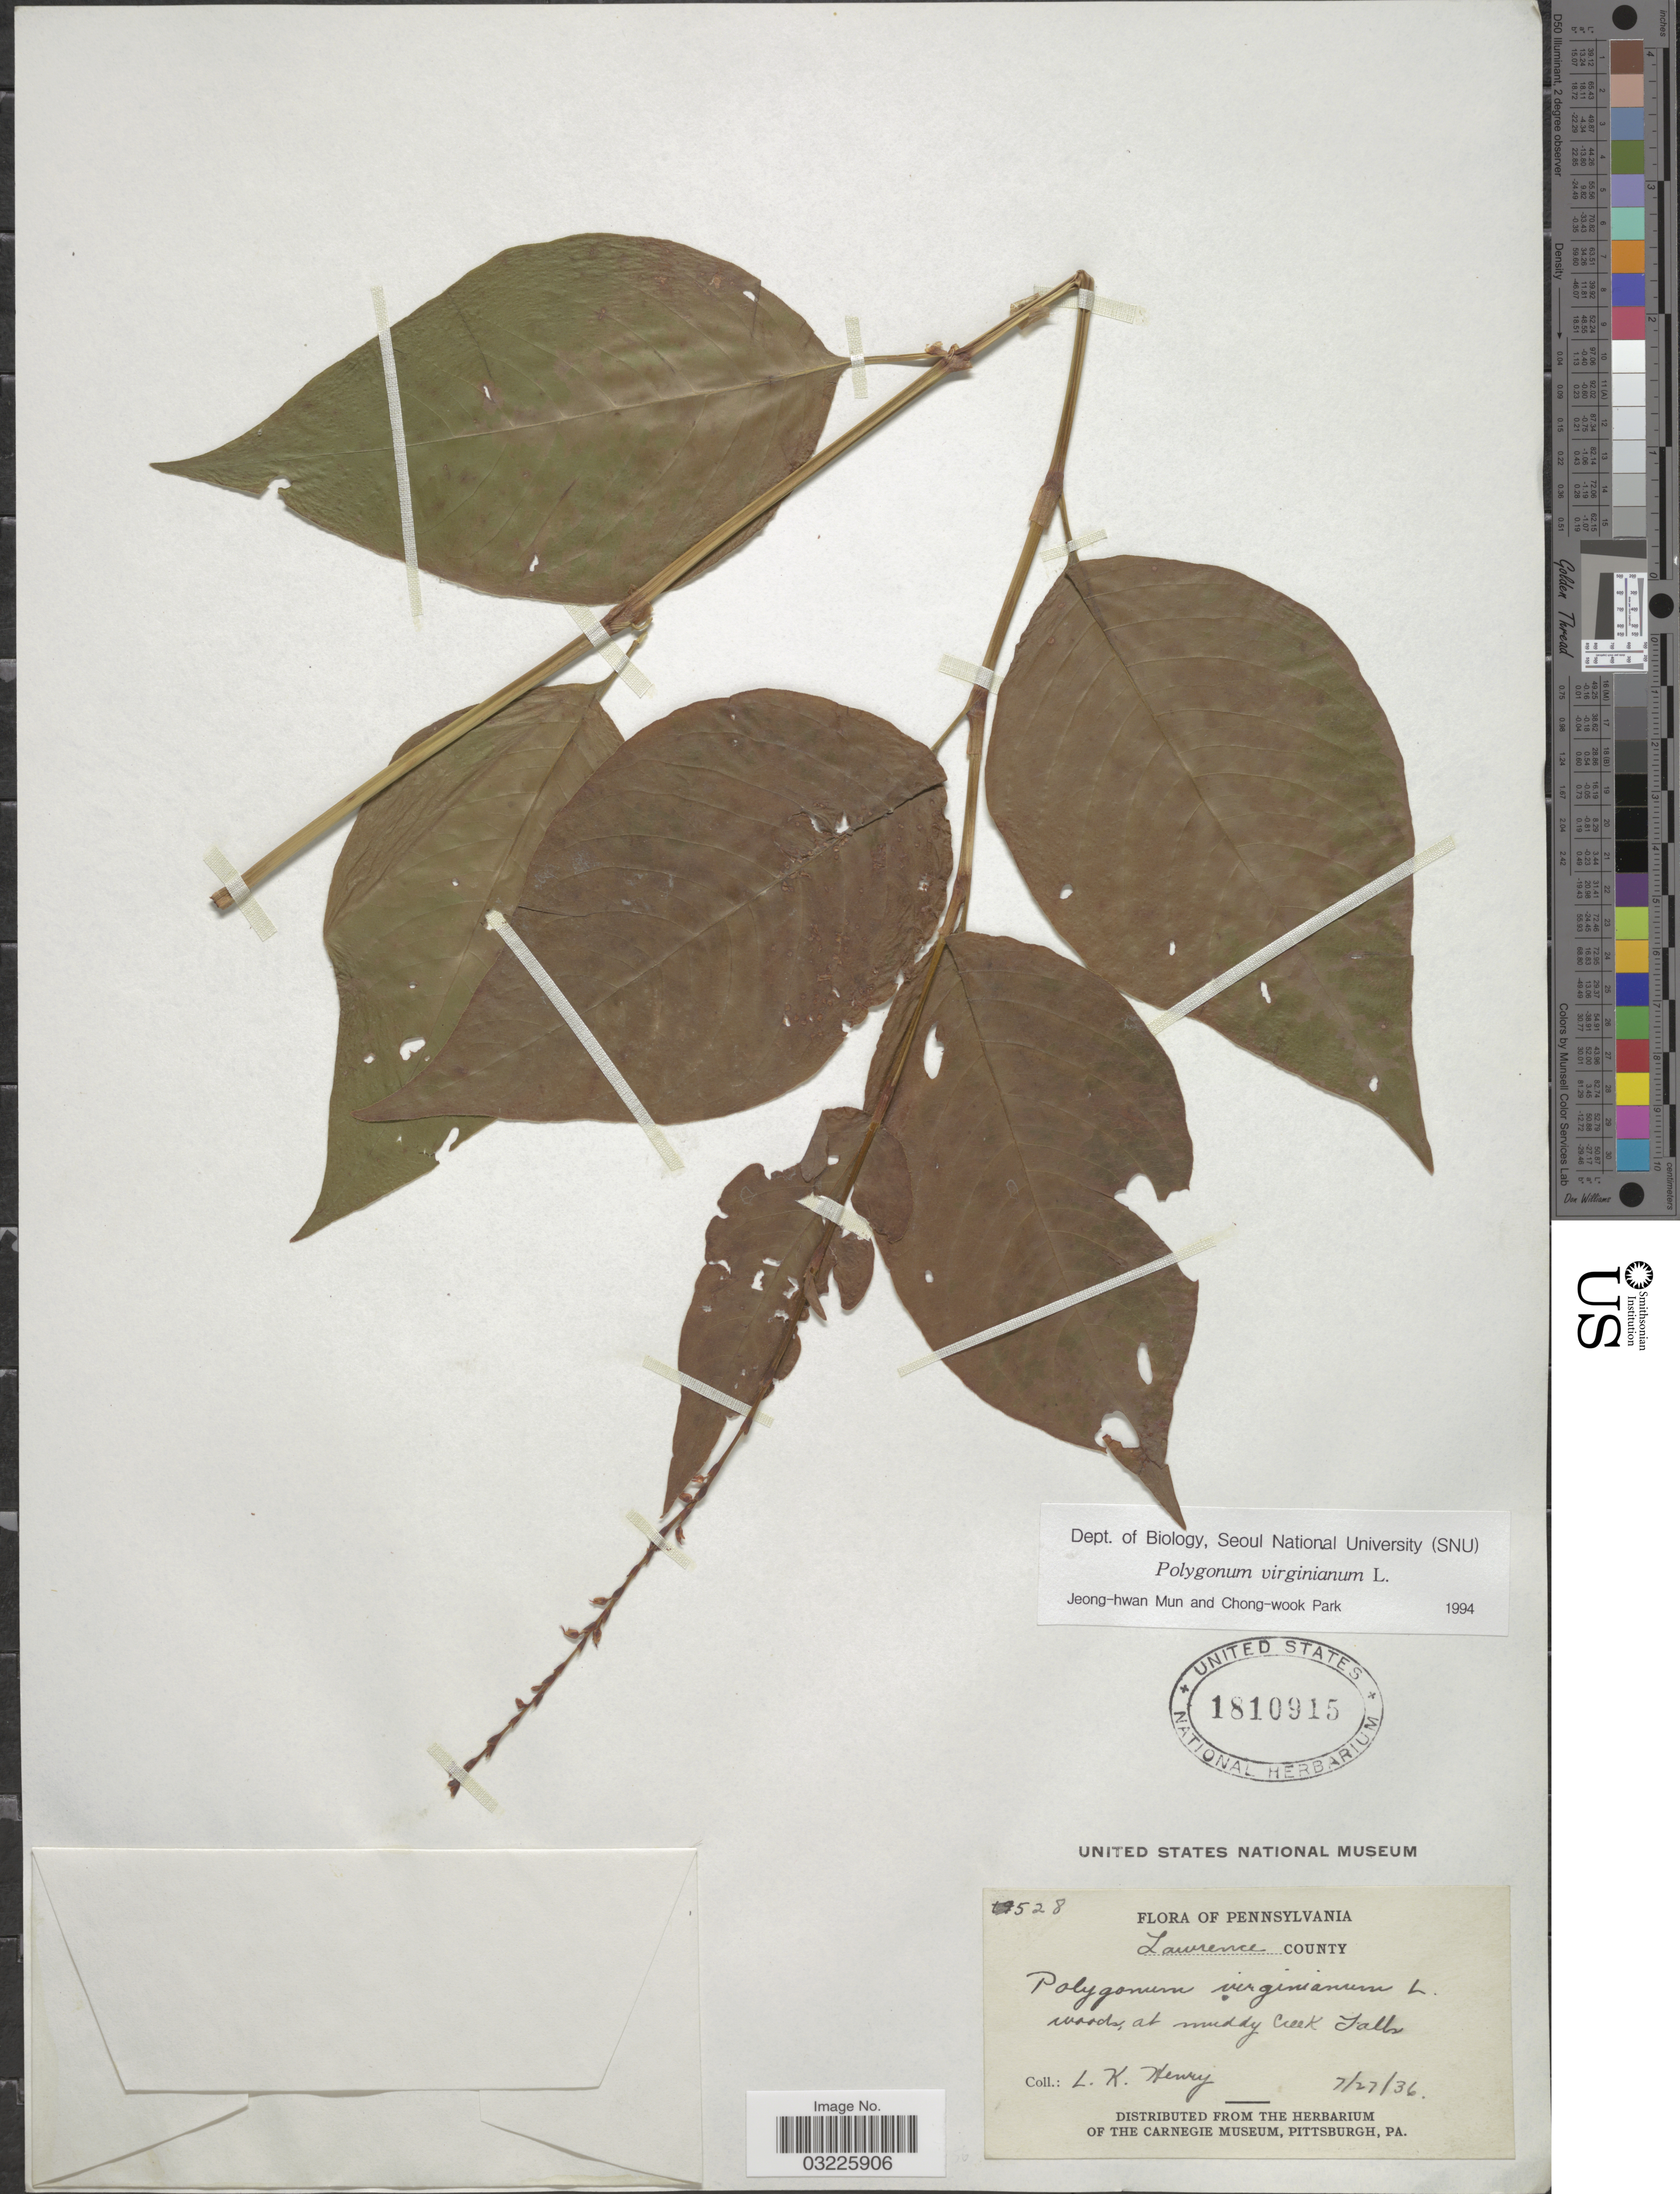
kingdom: Plantae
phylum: Tracheophyta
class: Magnoliopsida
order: Caryophyllales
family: Polygonaceae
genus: Persicaria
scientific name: Persicaria virginiana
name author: (L.) Gaertn.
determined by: Atha, D. E.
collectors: L. K. Henry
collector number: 528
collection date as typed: Transcribed d/m/y: 27/7/36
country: United States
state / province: Pennsylvania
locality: Lawrence County. At muddy Creek Falls.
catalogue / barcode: US 1810915